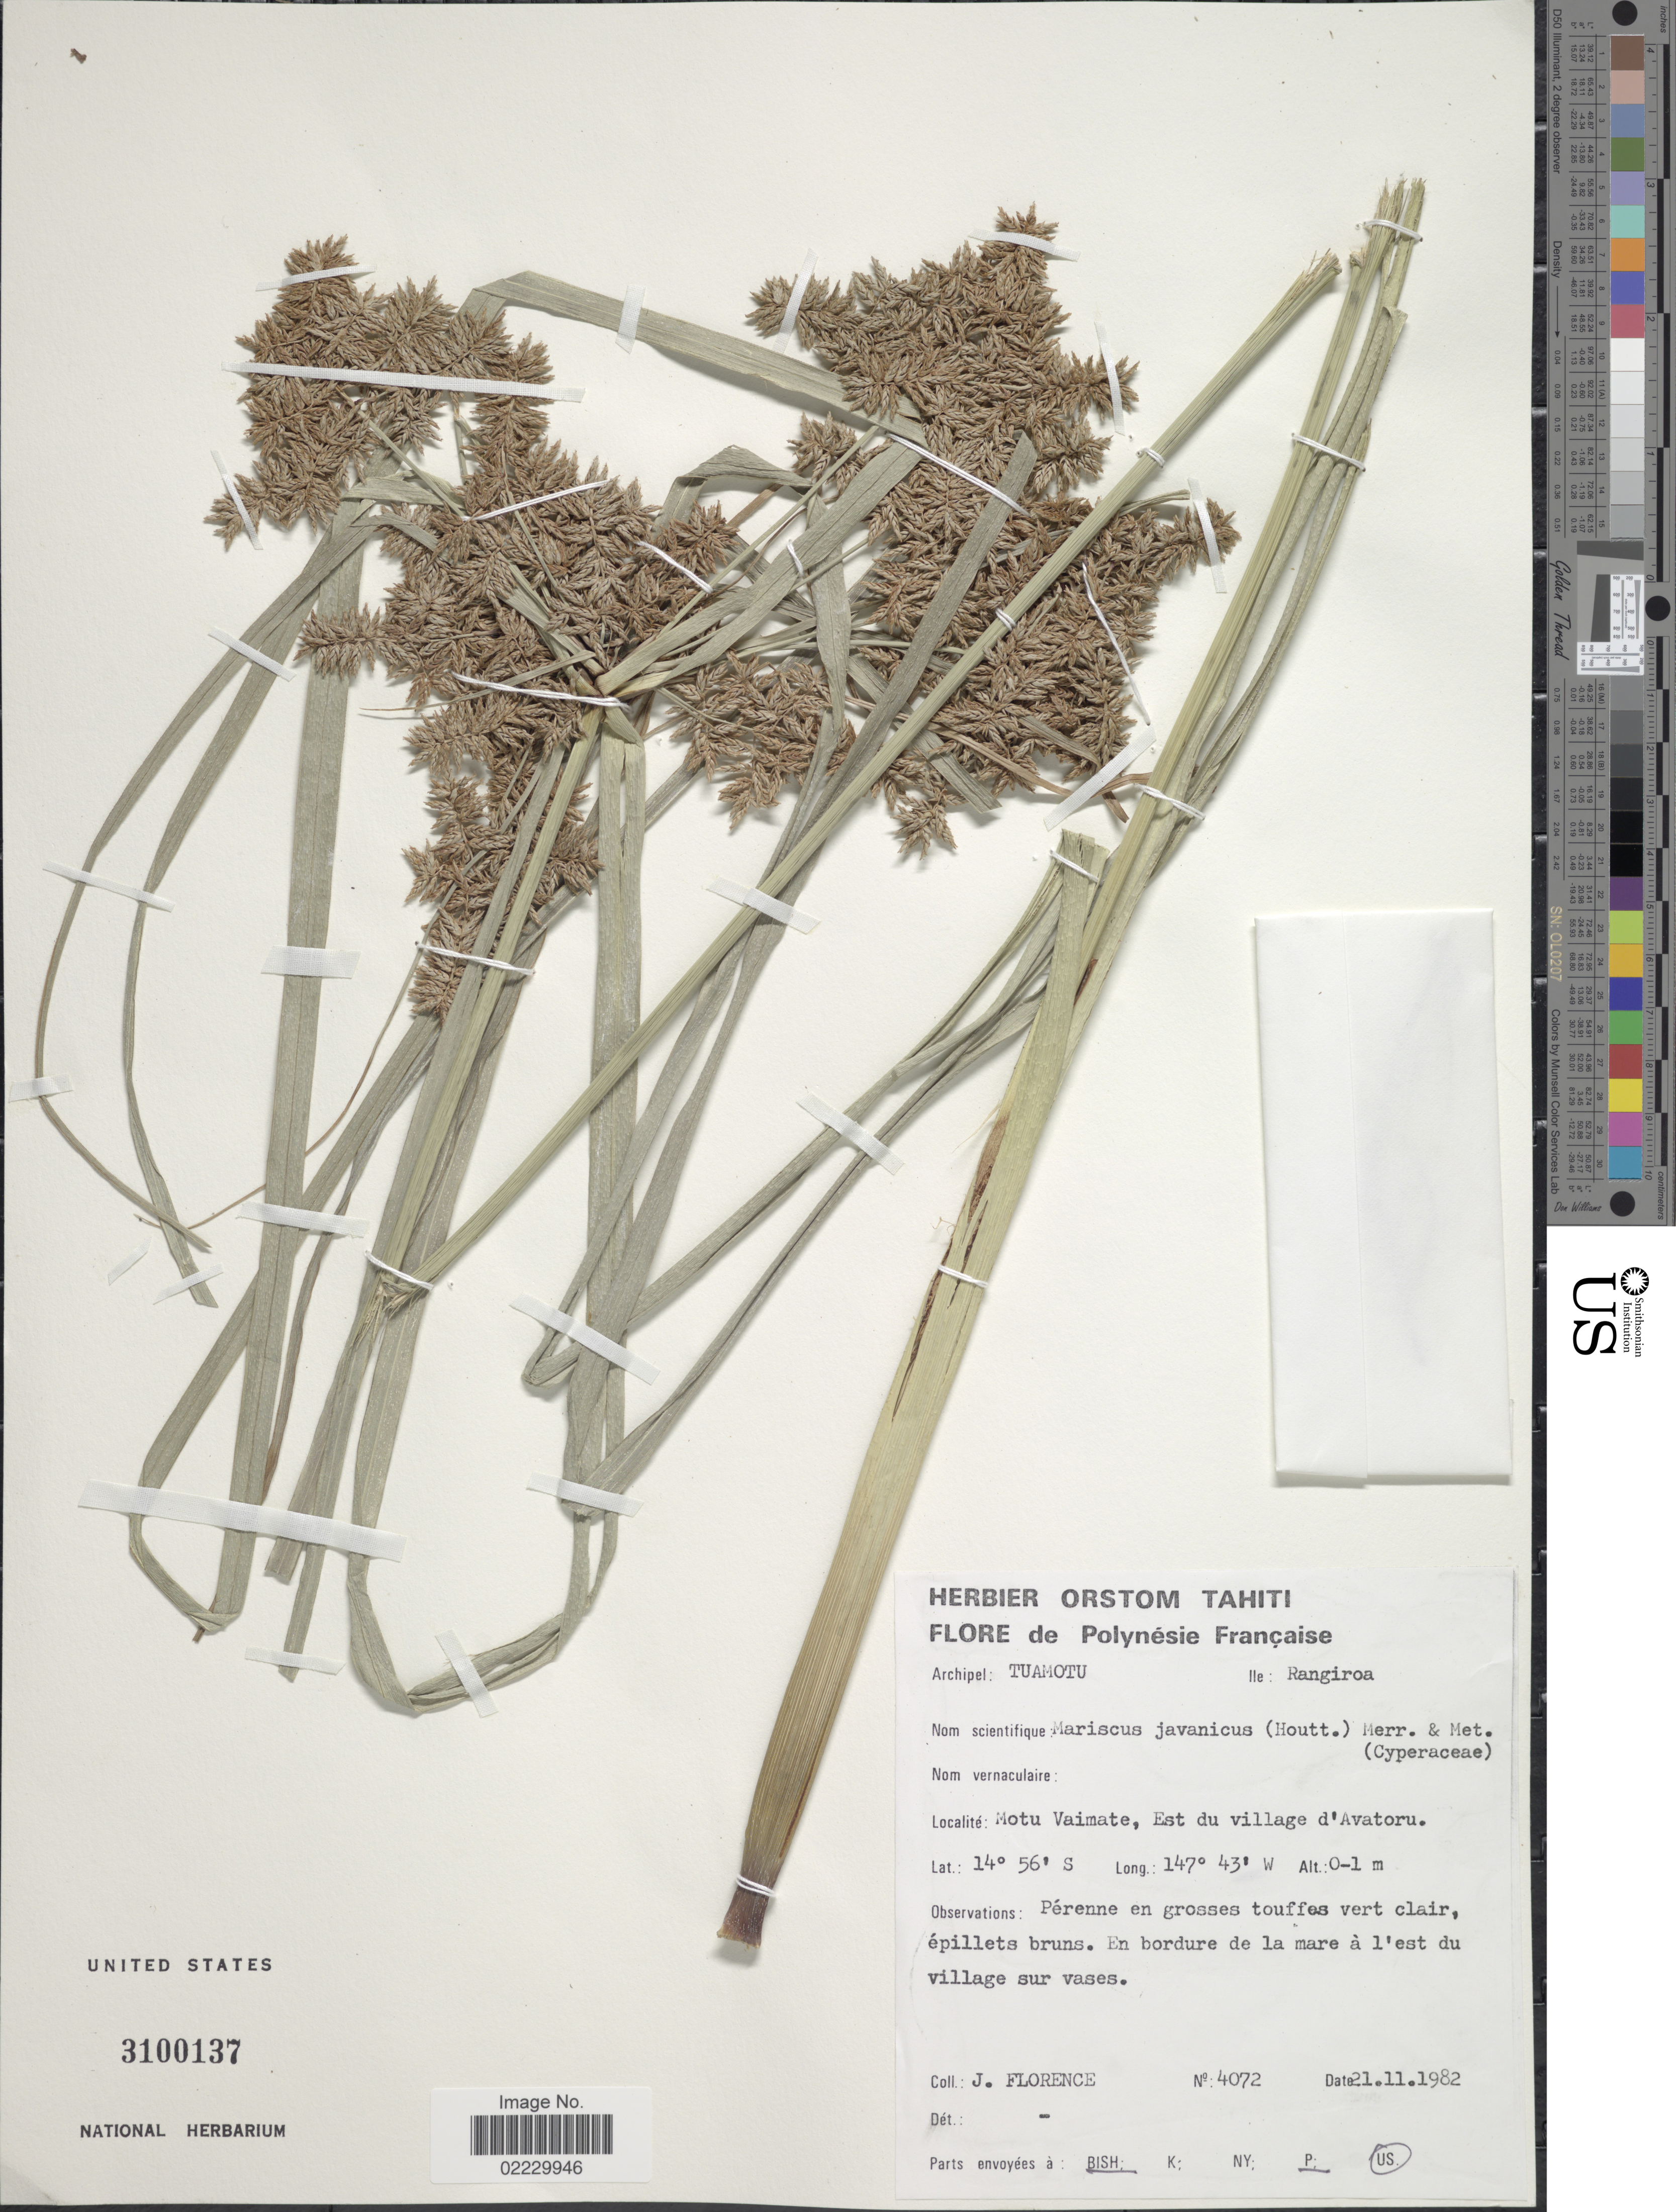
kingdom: Plantae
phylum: Tracheophyta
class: Liliopsida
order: Poales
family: Cyperaceae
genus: Cyperus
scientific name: Cyperus javanicus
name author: Houtt.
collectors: J. Florence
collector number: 4072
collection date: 1982-11-21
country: French Polynesia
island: Rangiroa [Deans] Atoll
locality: Archipel: Tuamotu. Ile: Rangiroa. Moty Vaimate, Est du village d'Avatoru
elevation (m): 0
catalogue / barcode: US 3100137